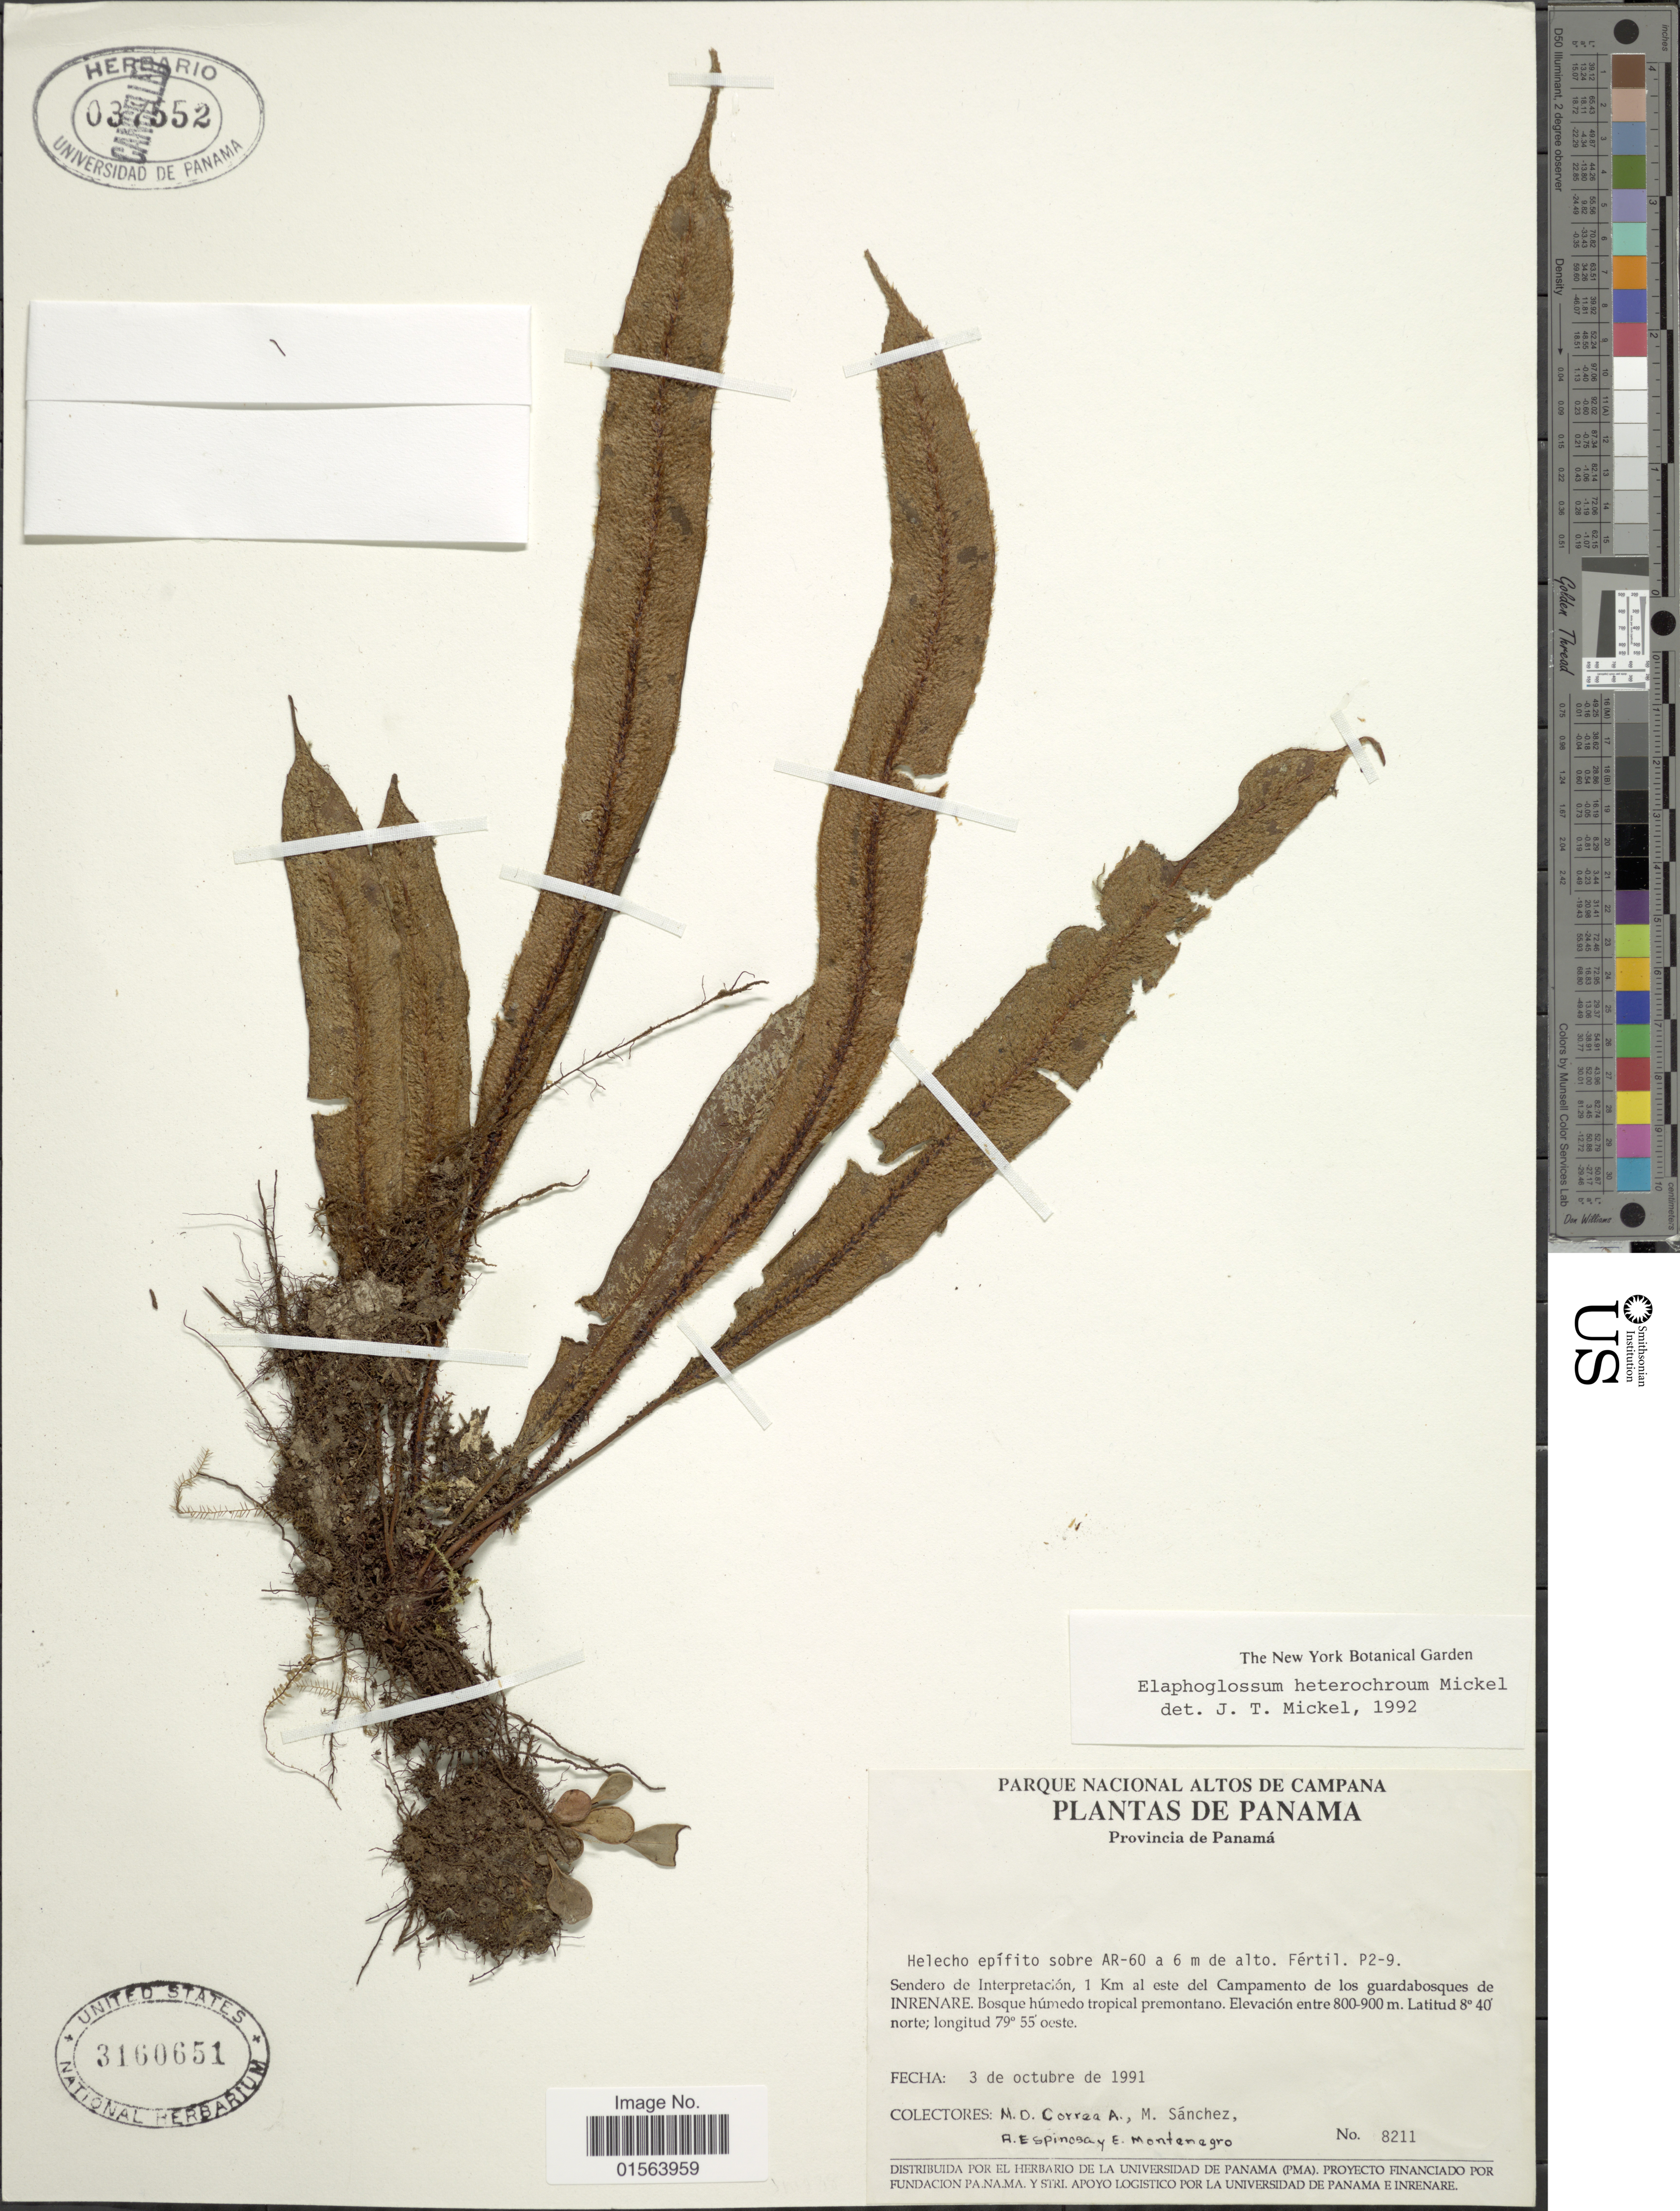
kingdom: Plantae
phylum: Tracheophyta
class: Polypodiopsida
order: Polypodiales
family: Dryopteridaceae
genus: Elaphoglossum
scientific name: Elaphoglossum heterochroum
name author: Mickel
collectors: M. D. Corrêa-A., M. Sánchez, A. Espinosa & E. Montenegro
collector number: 8211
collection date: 1991-10-03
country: Panama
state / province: Panamá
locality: Provincia de Panama, 1 km al este del Campamento de los guardabosques de Inrenare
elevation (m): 800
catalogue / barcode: US 3160651